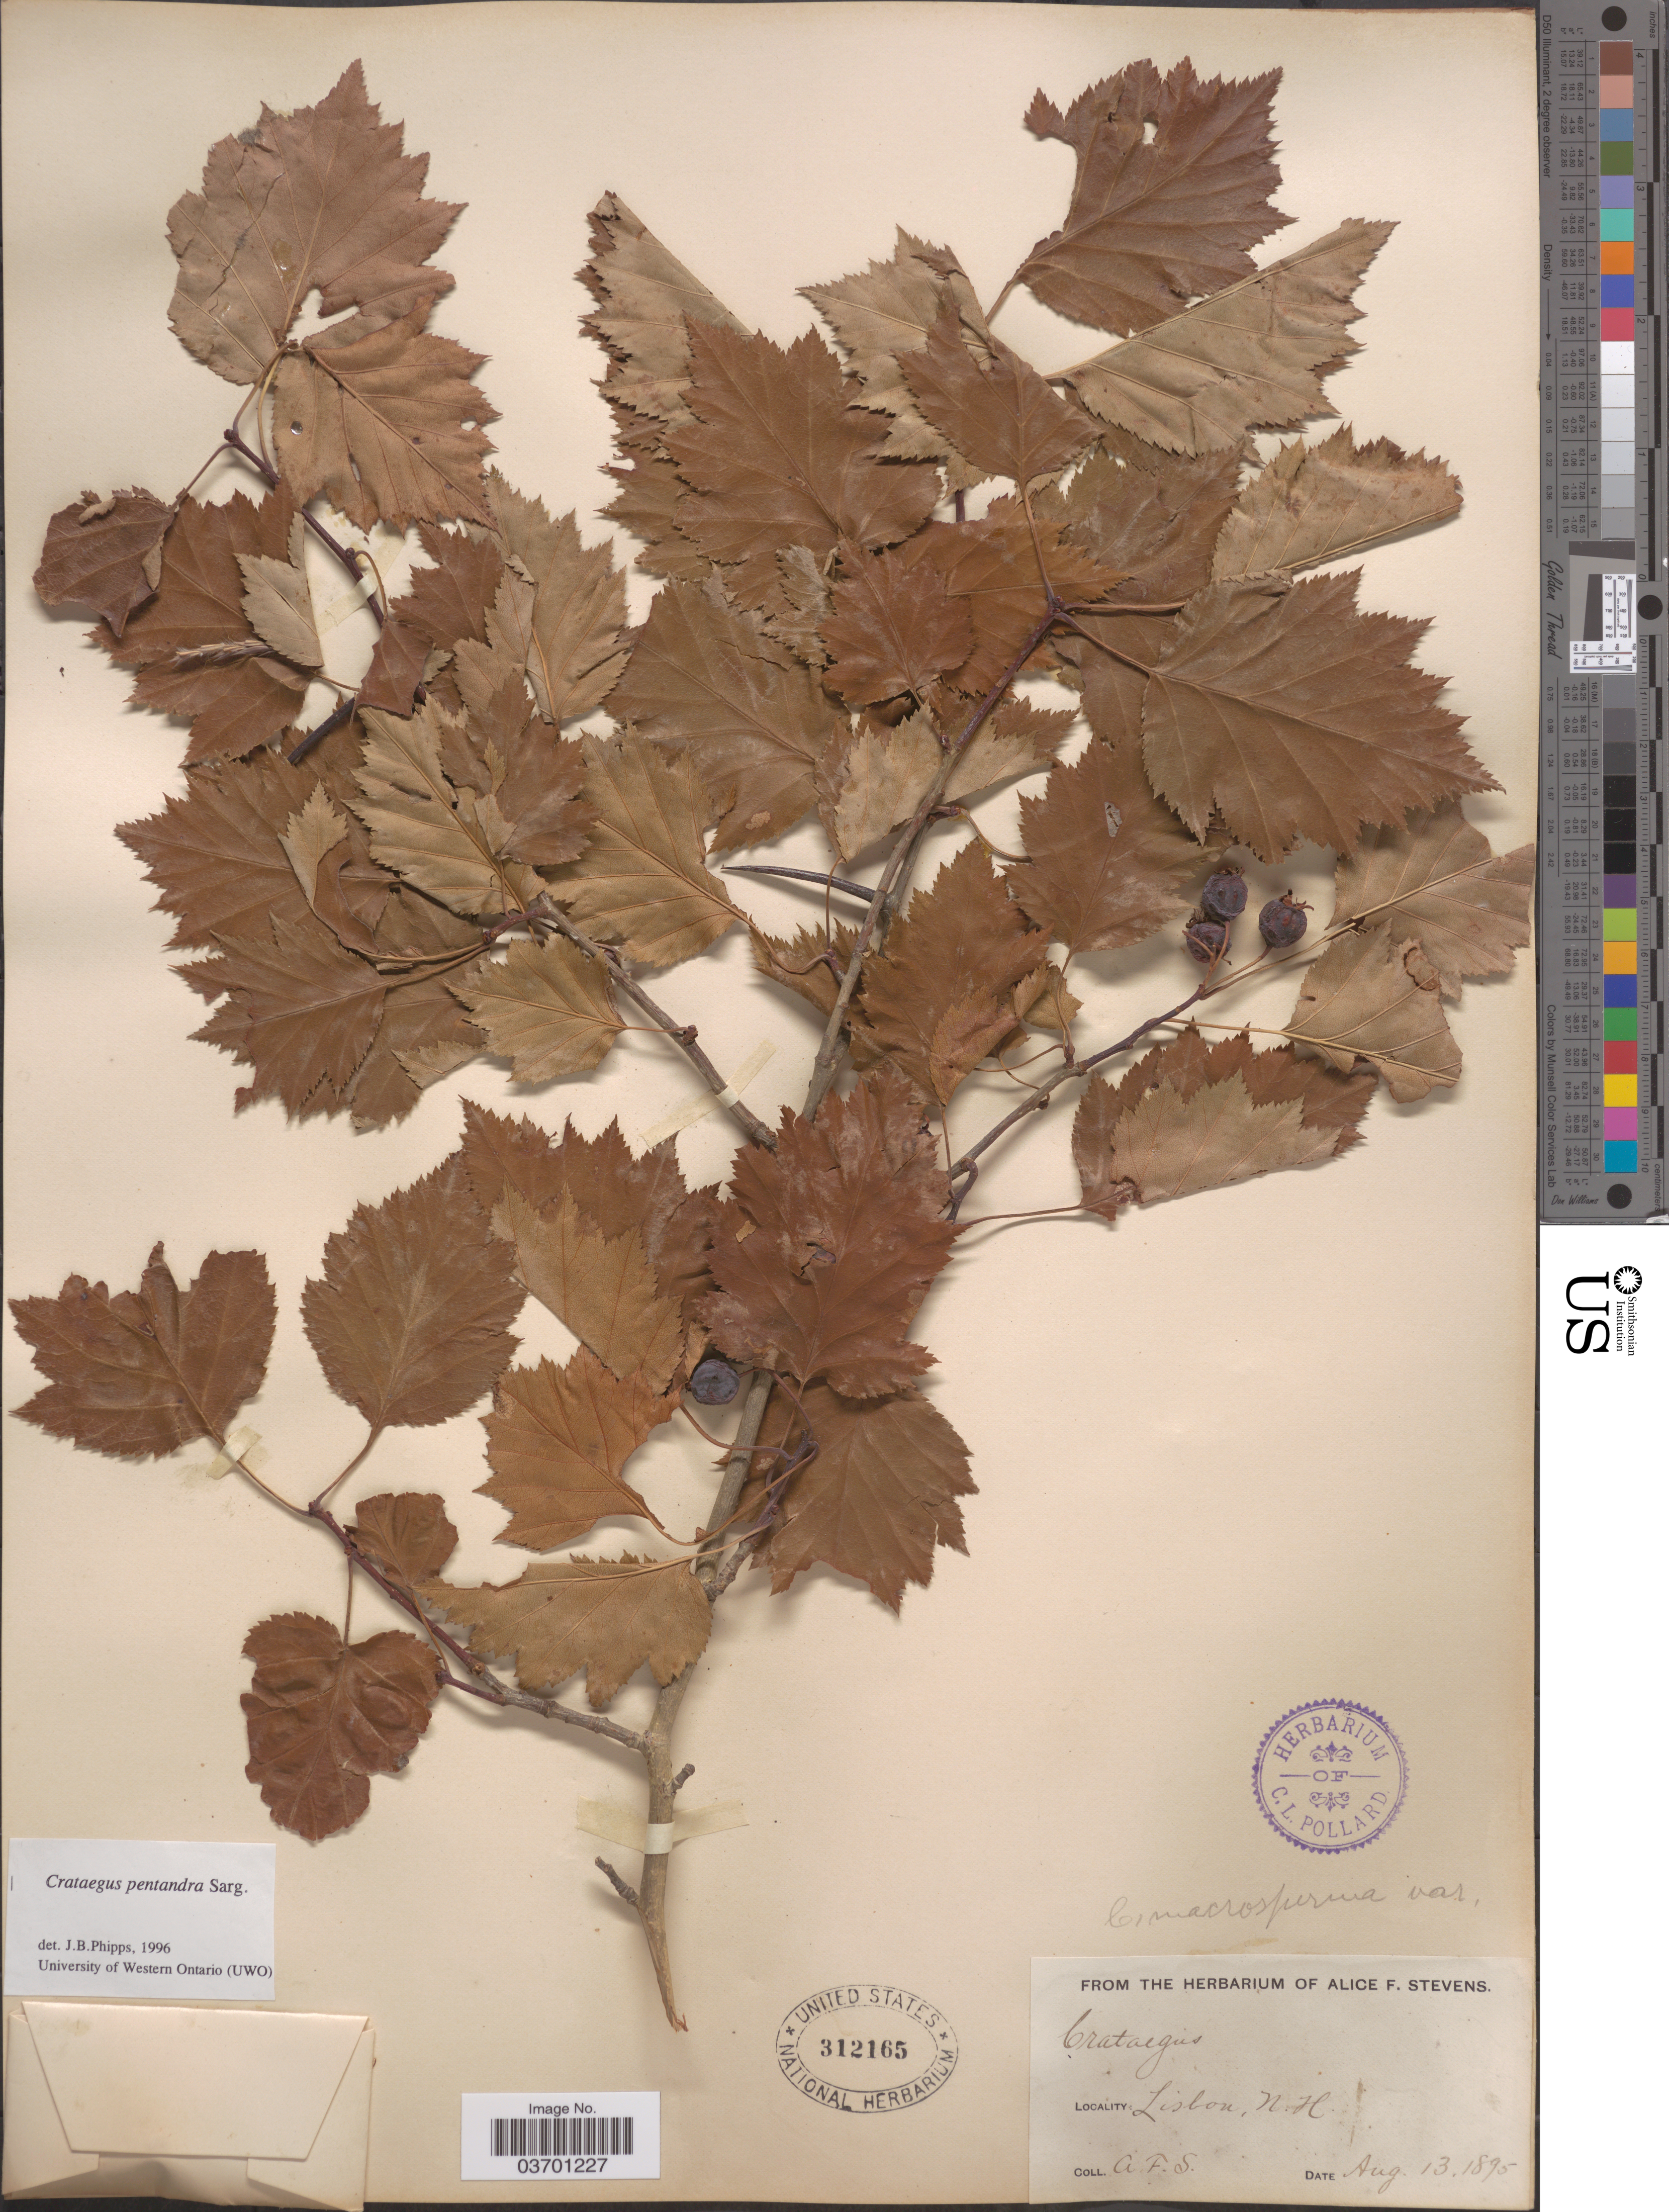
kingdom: Plantae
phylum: Tracheophyta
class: Magnoliopsida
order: Rosales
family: Rosaceae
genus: Crataegus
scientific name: Crataegus pentandra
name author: Sarg.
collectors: A. Stevens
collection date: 1895-08-13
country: United States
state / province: New Hampshire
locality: Lisbon.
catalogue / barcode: US 312165